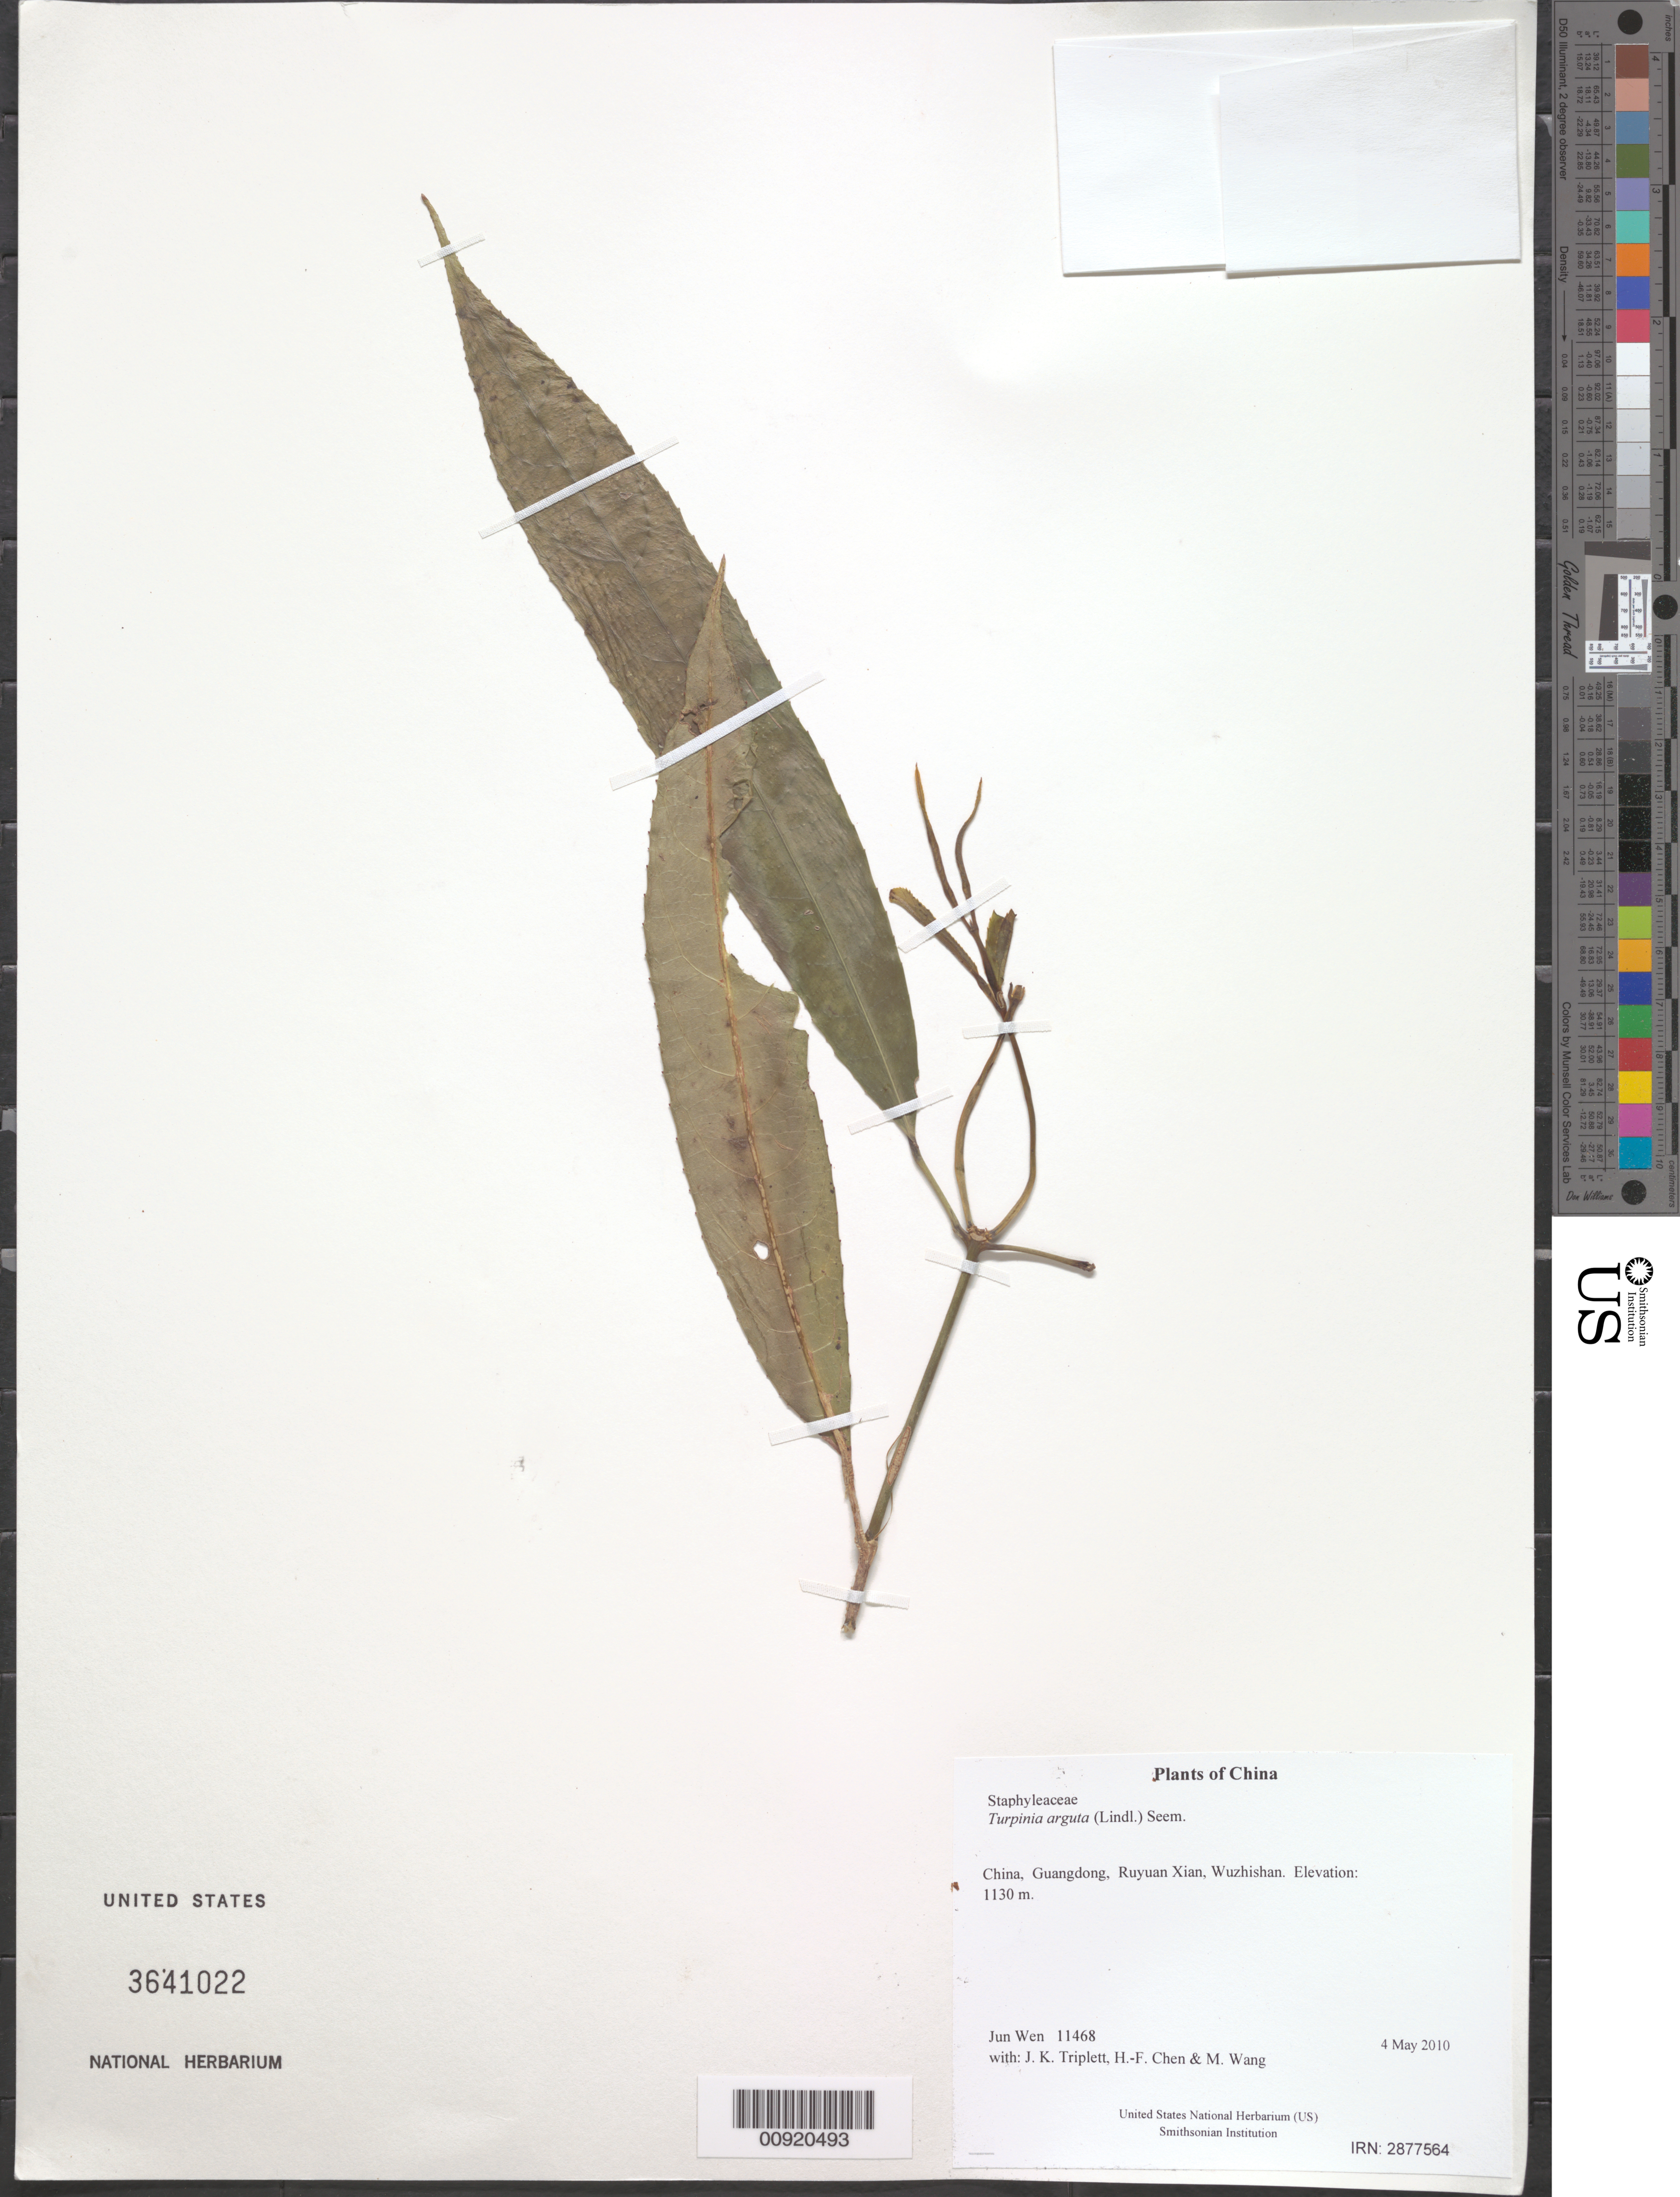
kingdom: Plantae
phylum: Tracheophyta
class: Magnoliopsida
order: Crossosomatales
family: Staphyleaceae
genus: Turpinia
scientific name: Turpinia arguta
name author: (Lindl.) Seem.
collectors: J. Wen, J. K. Triplett, H.-F. Chen & M. Wang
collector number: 11468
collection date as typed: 4 May 2010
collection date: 2010-05-04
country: China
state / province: Guangdong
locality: Ruyuan Xian, Wuzhishan.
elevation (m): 1130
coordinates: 24 56.085 N, 113 00.416 E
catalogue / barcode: US 3641022